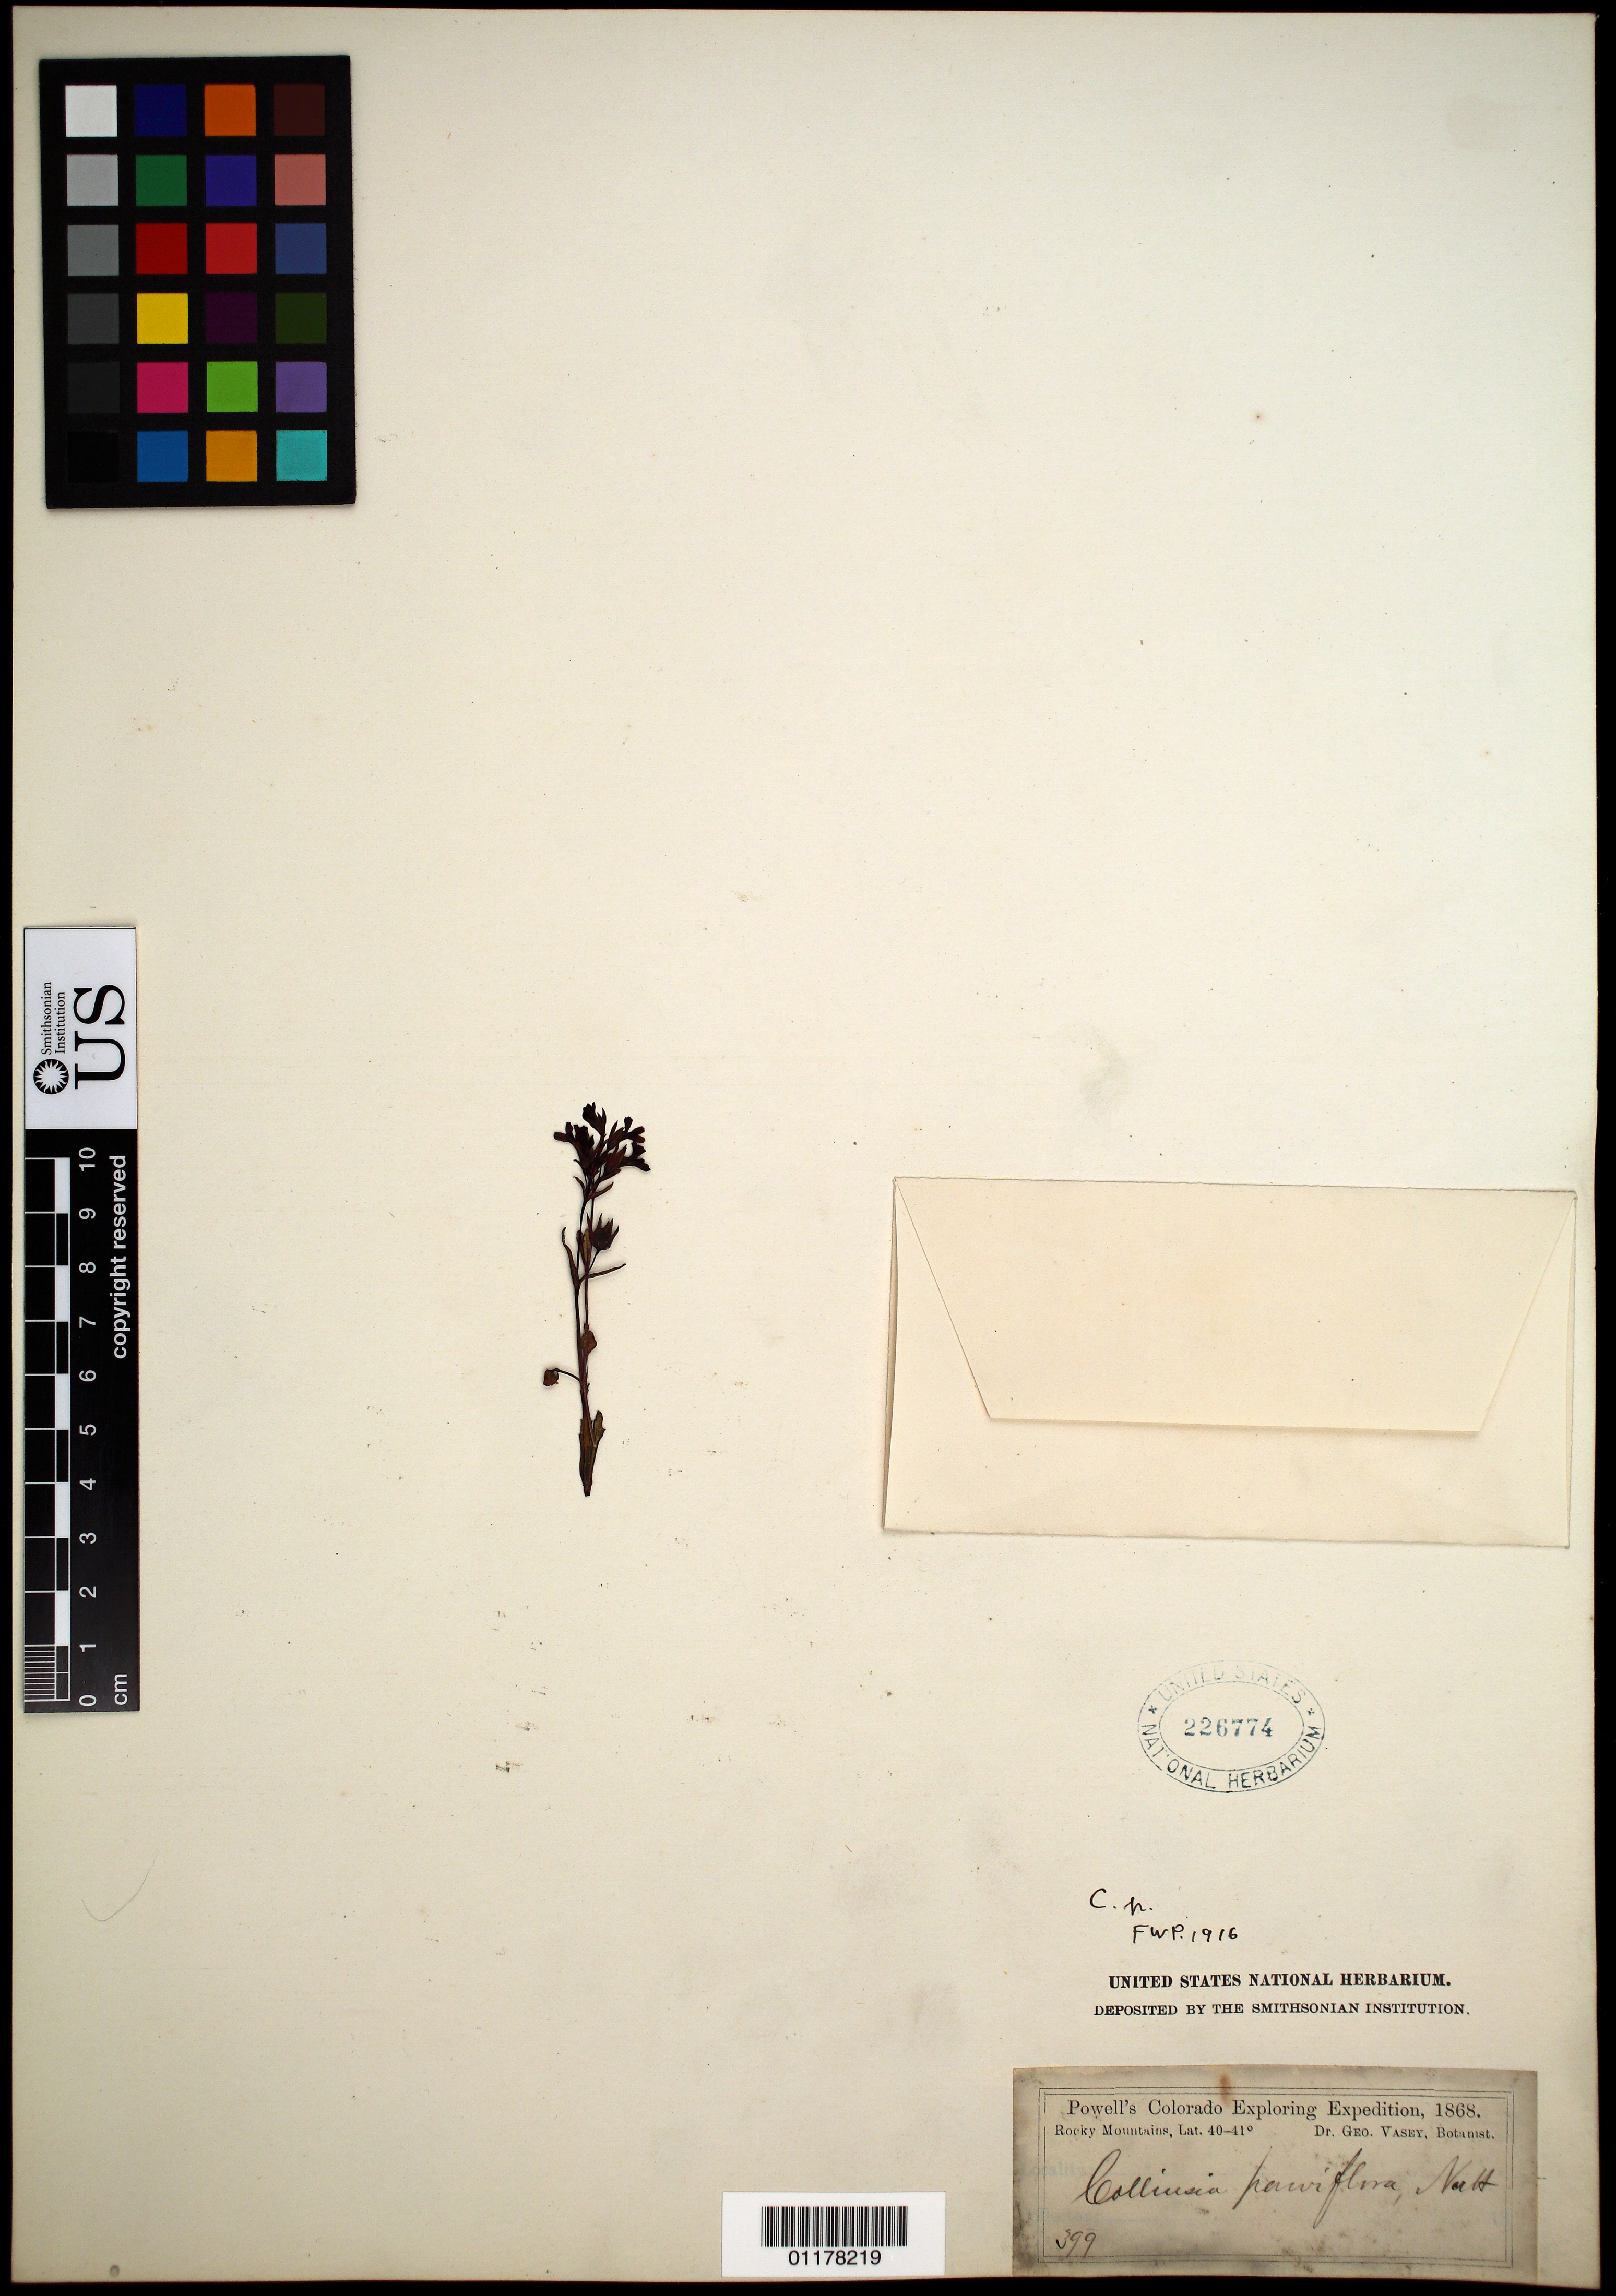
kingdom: Plantae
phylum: Tracheophyta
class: Magnoliopsida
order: Lamiales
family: Plantaginaceae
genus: Collinsia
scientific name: Collinsia parviflora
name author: Douglas ex Lindl.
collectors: G. Vasey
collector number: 399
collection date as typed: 1868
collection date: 1868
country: United States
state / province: Colorado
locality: Rocky Mountains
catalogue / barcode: US 226774